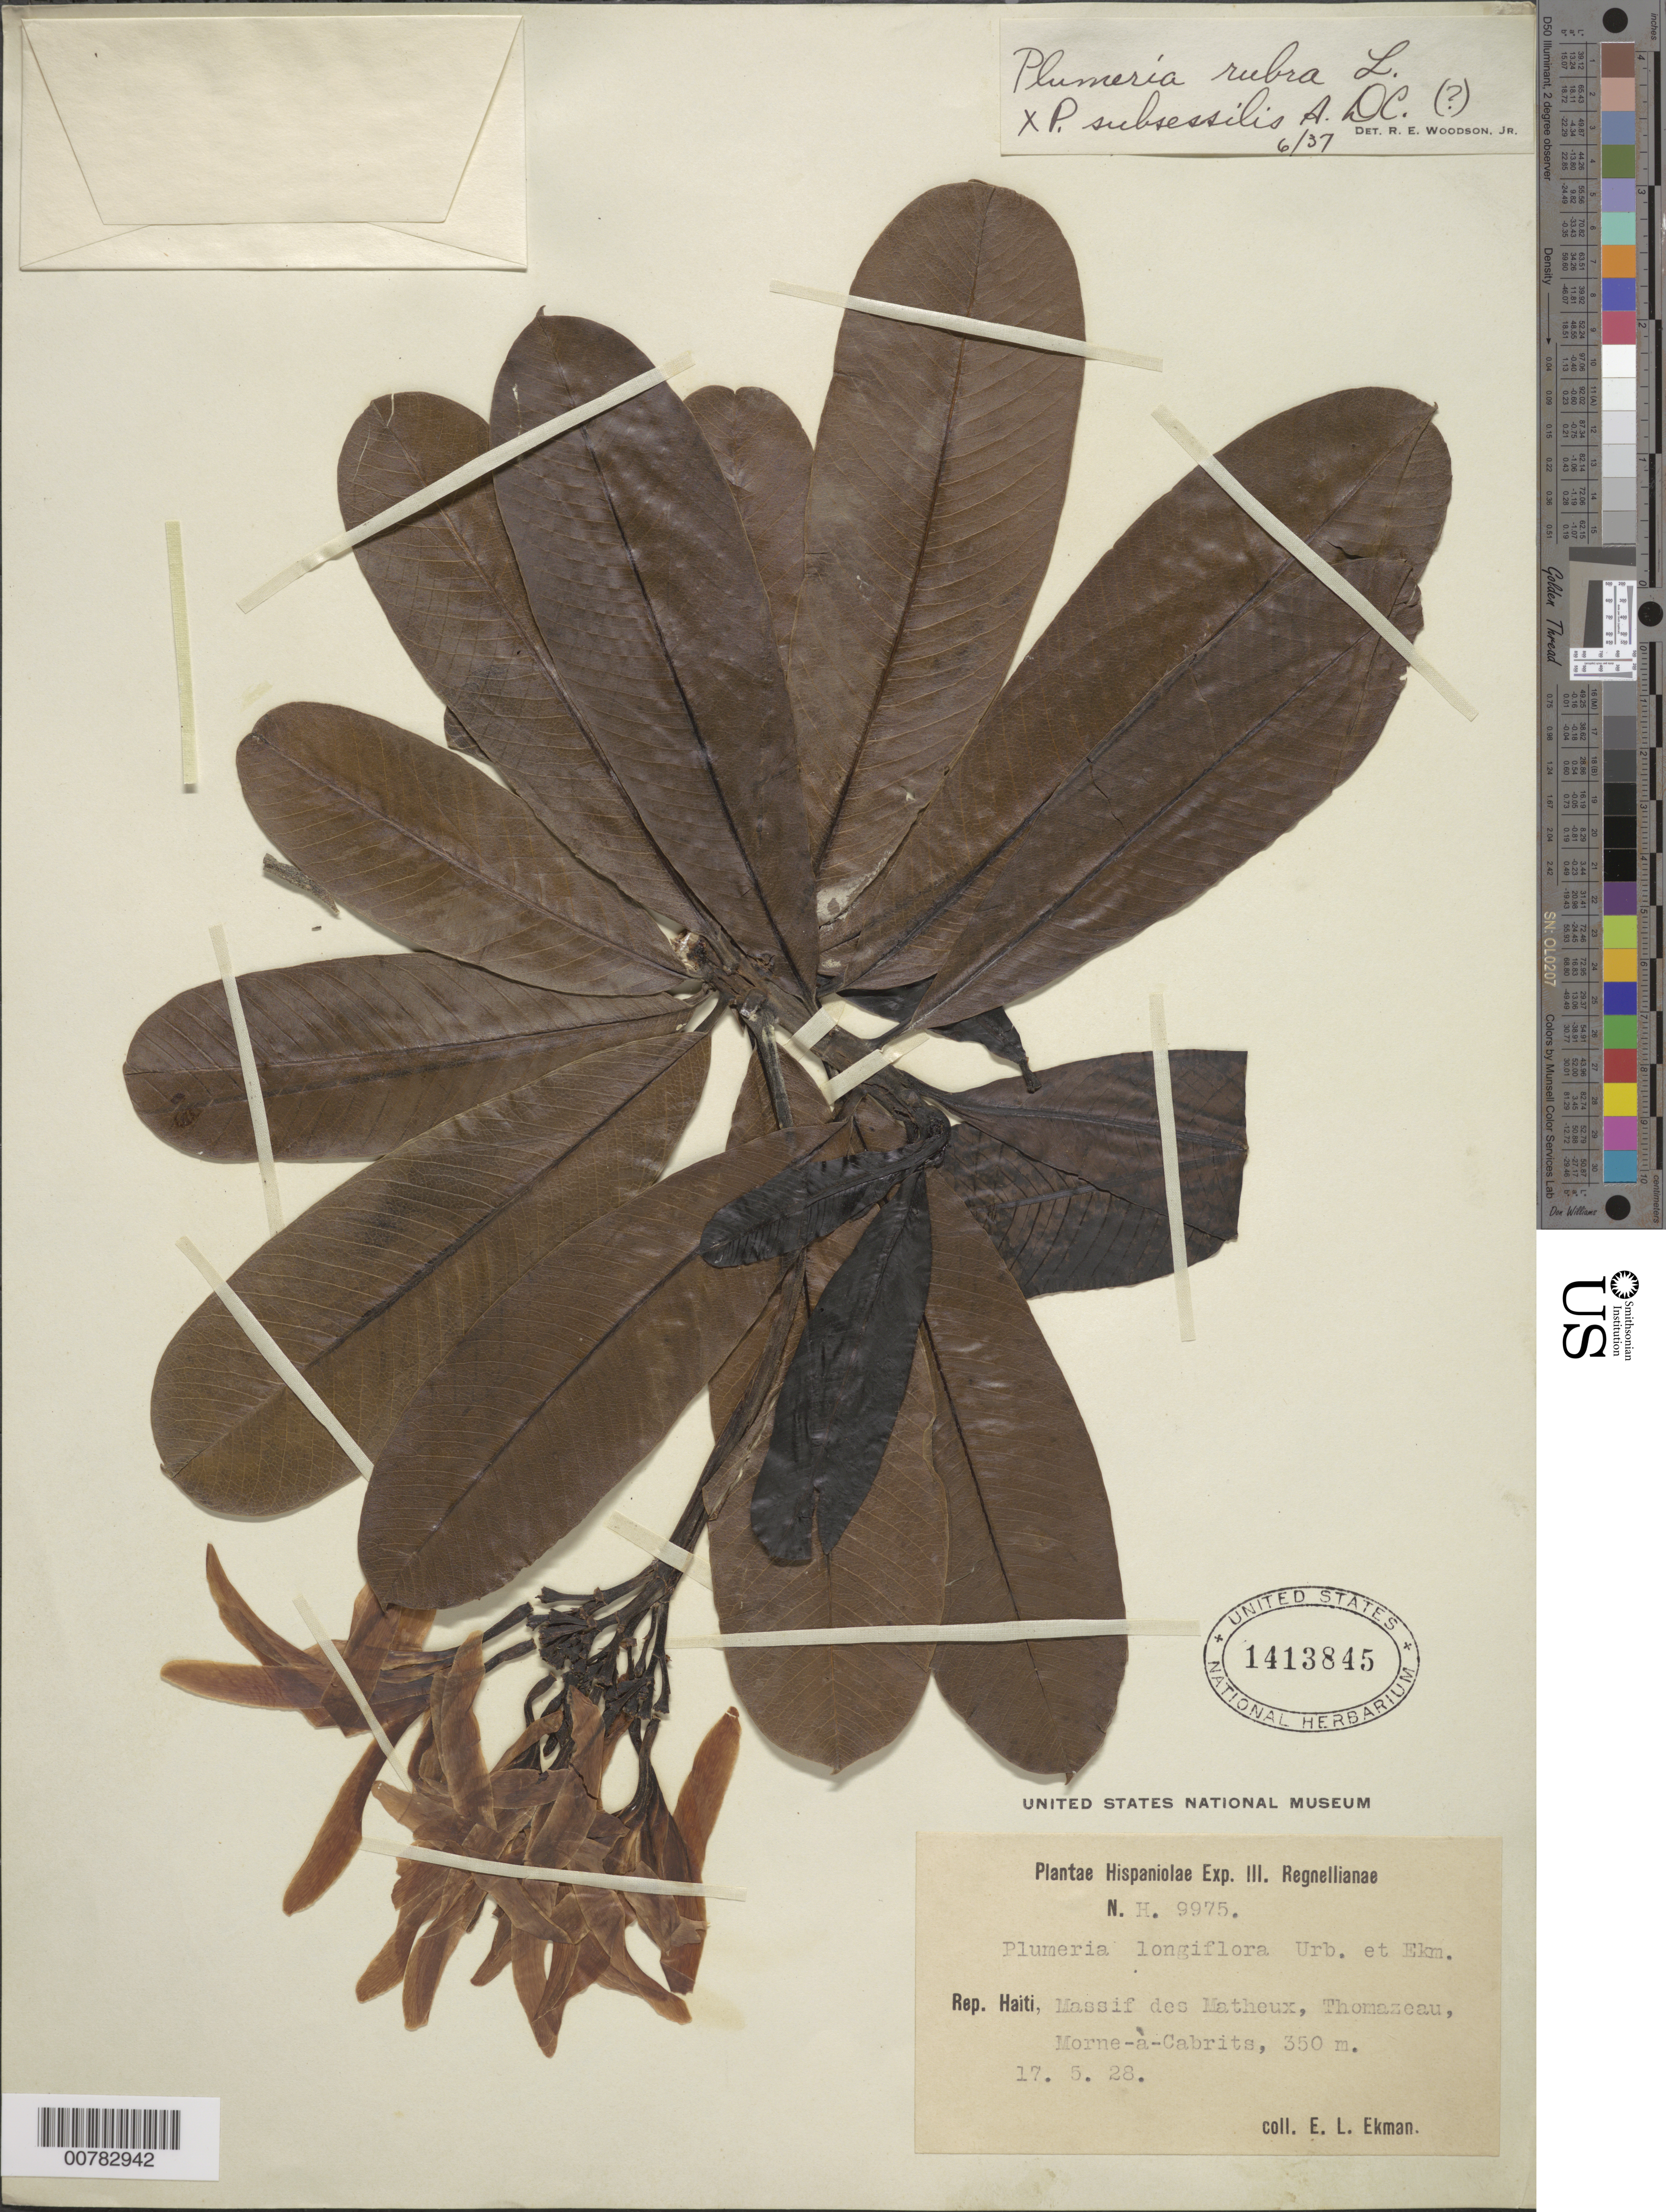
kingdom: Plantae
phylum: Tracheophyta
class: Magnoliopsida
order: Gentianales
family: Apocynaceae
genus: Plumeria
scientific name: Plumeria rubra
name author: L.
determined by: Woodson, R. E., Jr.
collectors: E. L. Ekman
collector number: H 9975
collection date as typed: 17 May 1928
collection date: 1928-05-17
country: Haiti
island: Hispaniola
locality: Massif des Matheux, Thomazeau, Morne-à-Cabrits.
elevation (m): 350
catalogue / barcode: US 1413845